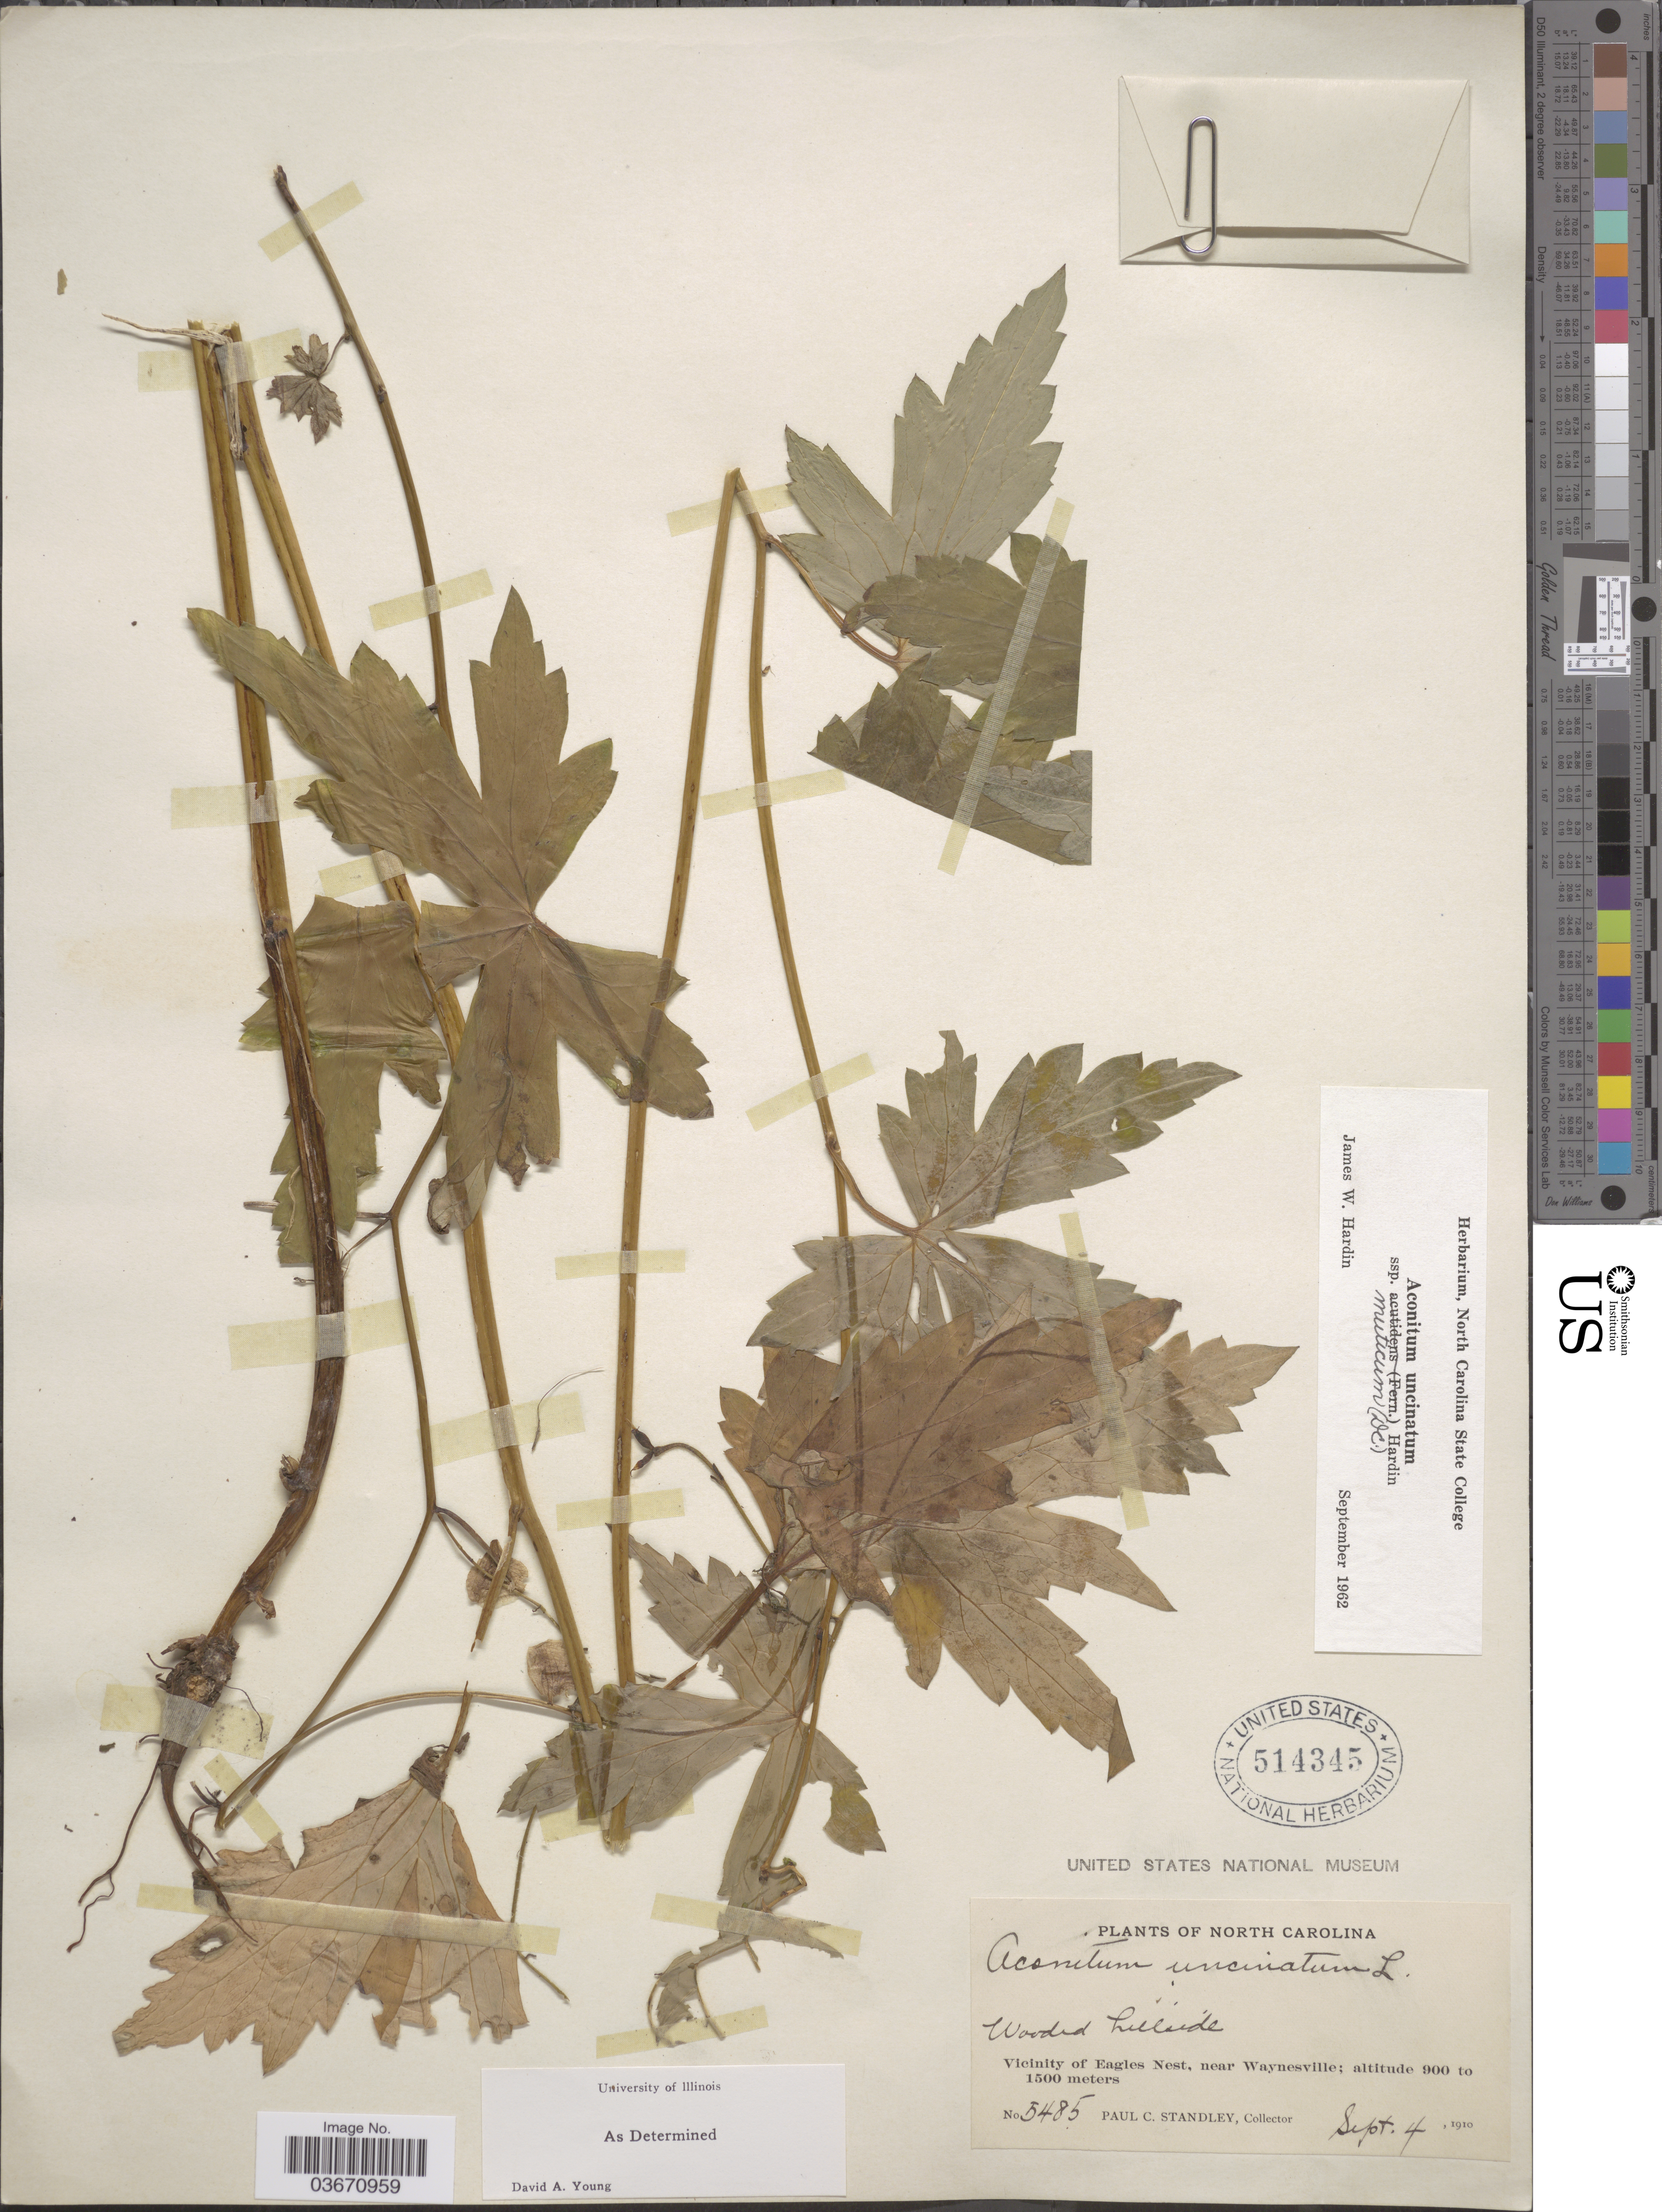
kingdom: Plantae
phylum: Tracheophyta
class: Magnoliopsida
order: Ranunculales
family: Ranunculaceae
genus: Aconitum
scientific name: Aconitum uncinatum subsp. muticum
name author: (DC.) Hardin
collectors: P. C. Standley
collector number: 5485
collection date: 1910-09-04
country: United States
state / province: North Carolina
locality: Vicinity of Eagles Nest, near Waynesville.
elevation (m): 900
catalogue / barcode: US 514345